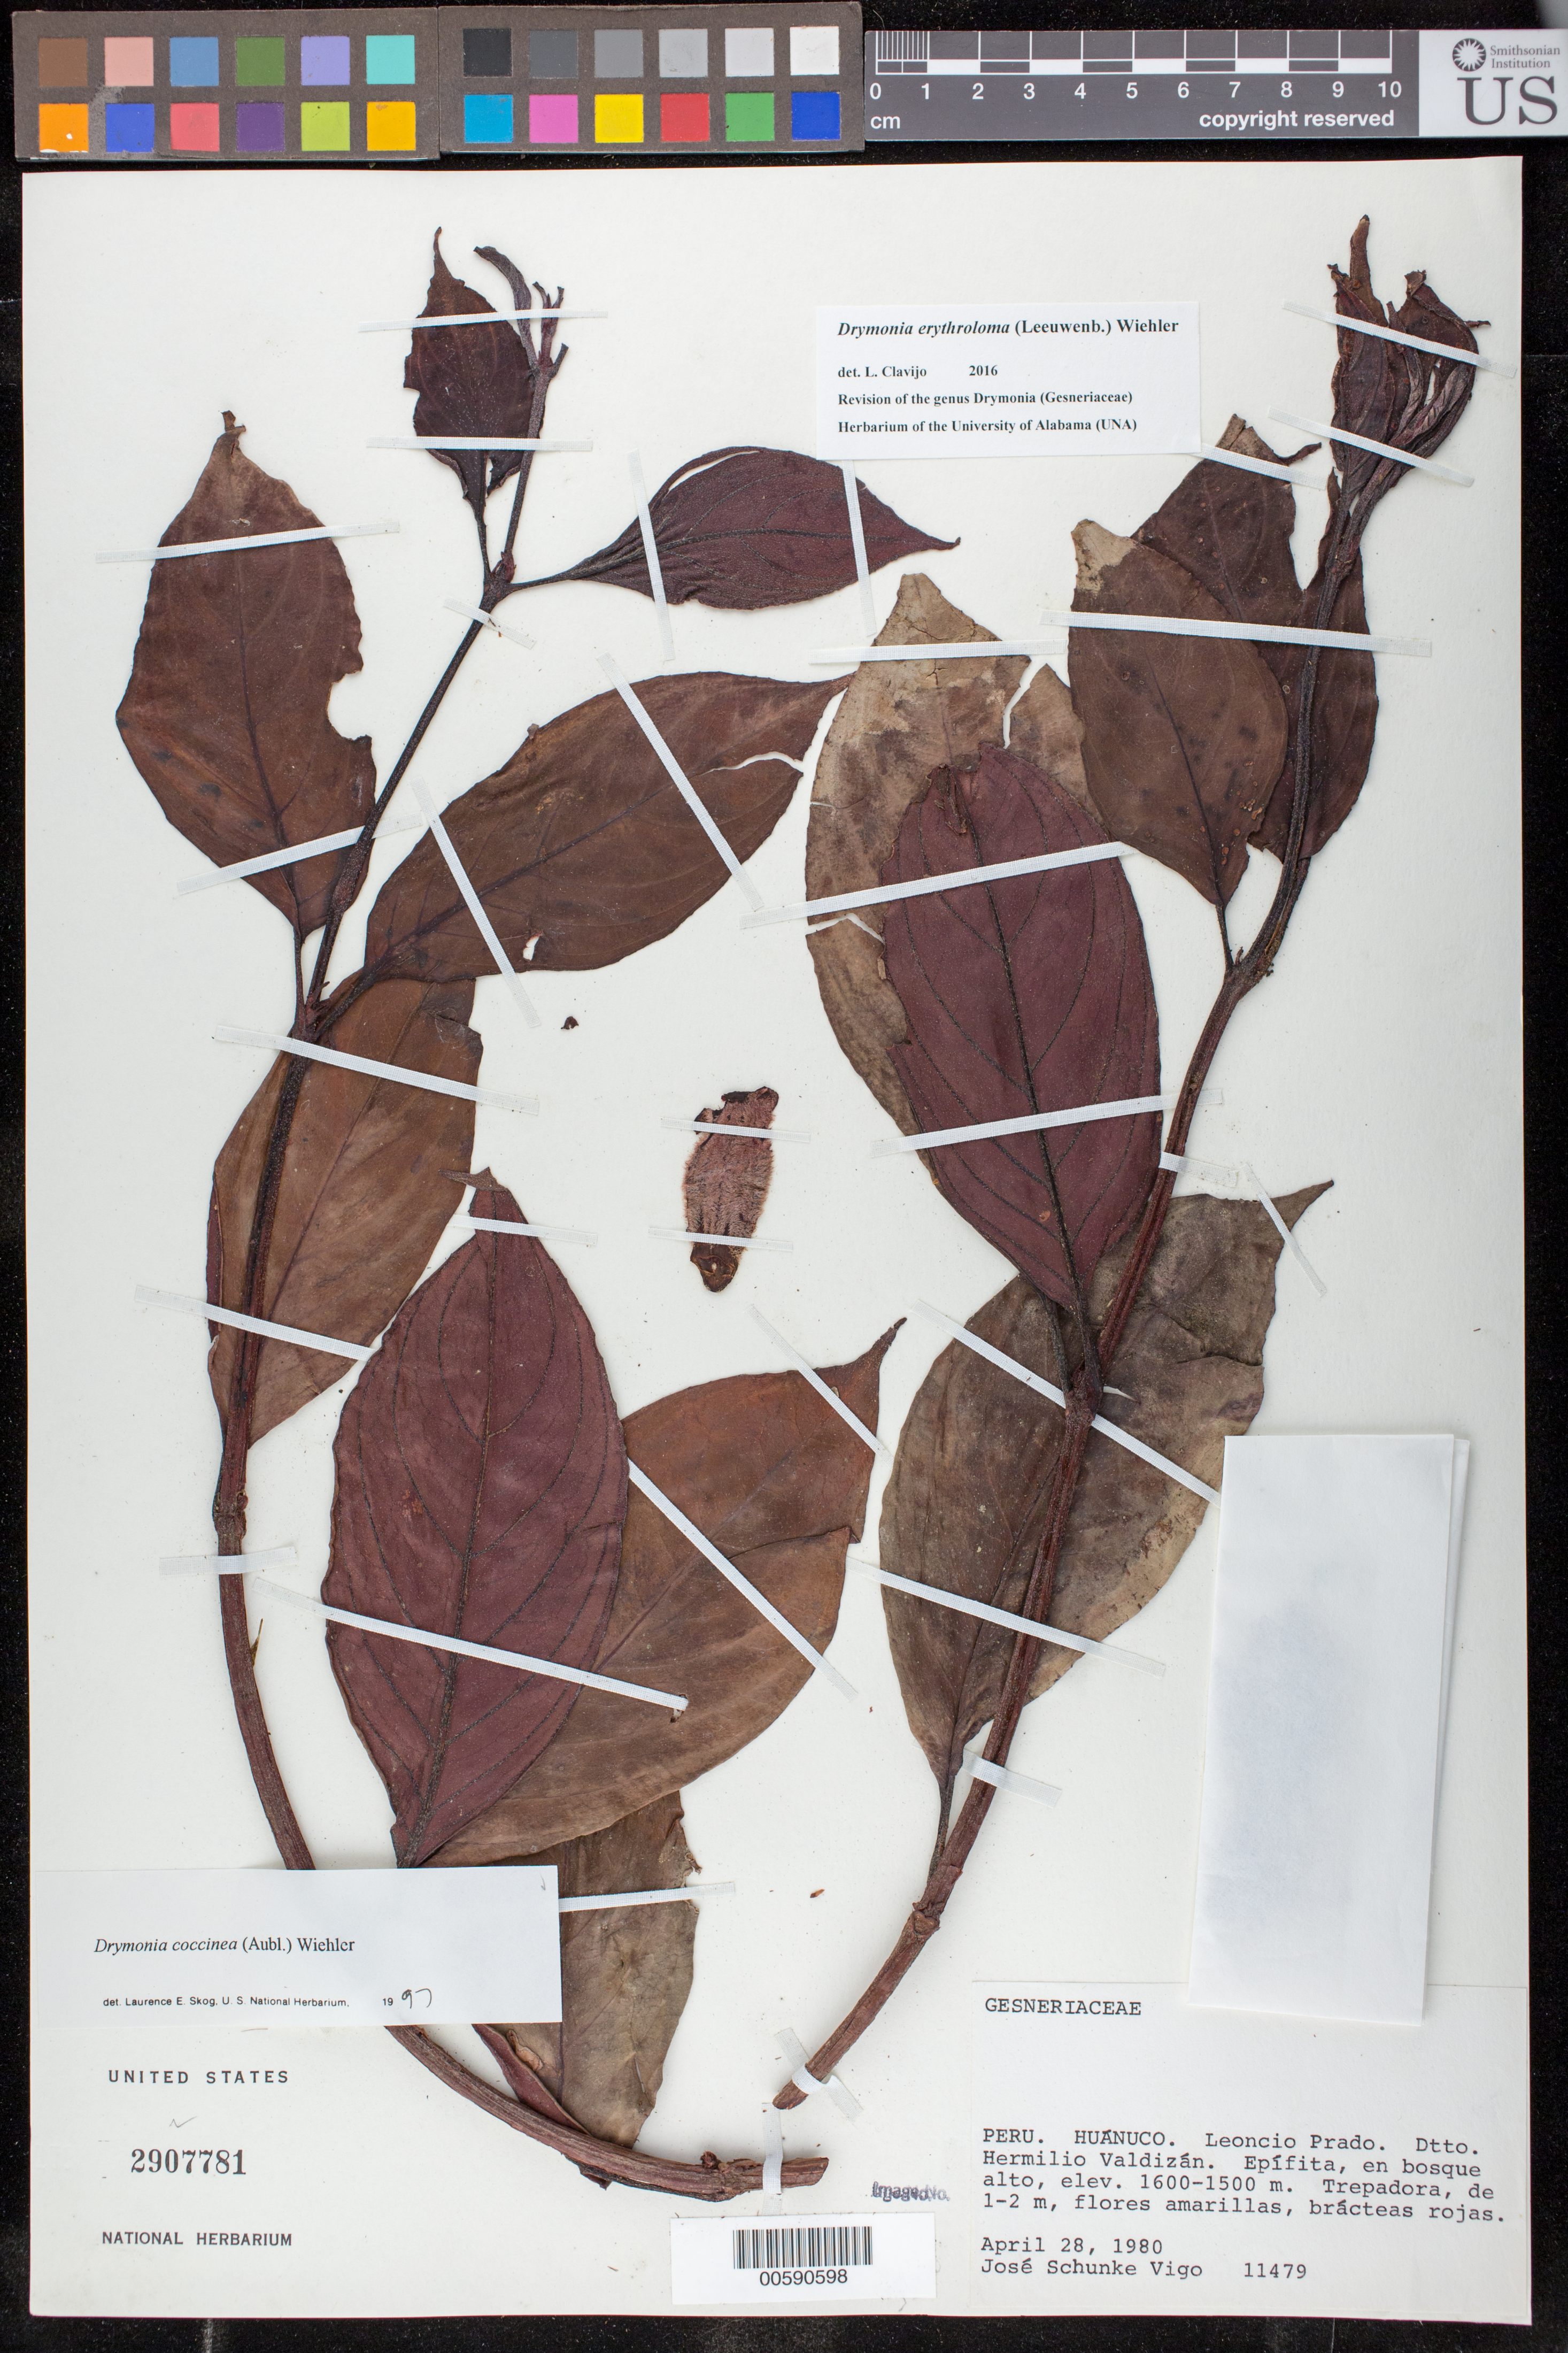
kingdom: Plantae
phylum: Tracheophyta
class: Magnoliopsida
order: Lamiales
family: Gesneriaceae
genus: Drymonia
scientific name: Drymonia erythroloma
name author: (Leeuwenb.) Wiehler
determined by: Clavijo, L.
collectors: J. Schunke Vigo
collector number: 11479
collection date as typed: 28 Apr 1980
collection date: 1980-04-28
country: Peru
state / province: Huánuco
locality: Prov. Leoncio Prado, Dtto. Hermilio Valdizán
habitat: En bosque alto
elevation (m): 1500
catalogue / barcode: US 2907781